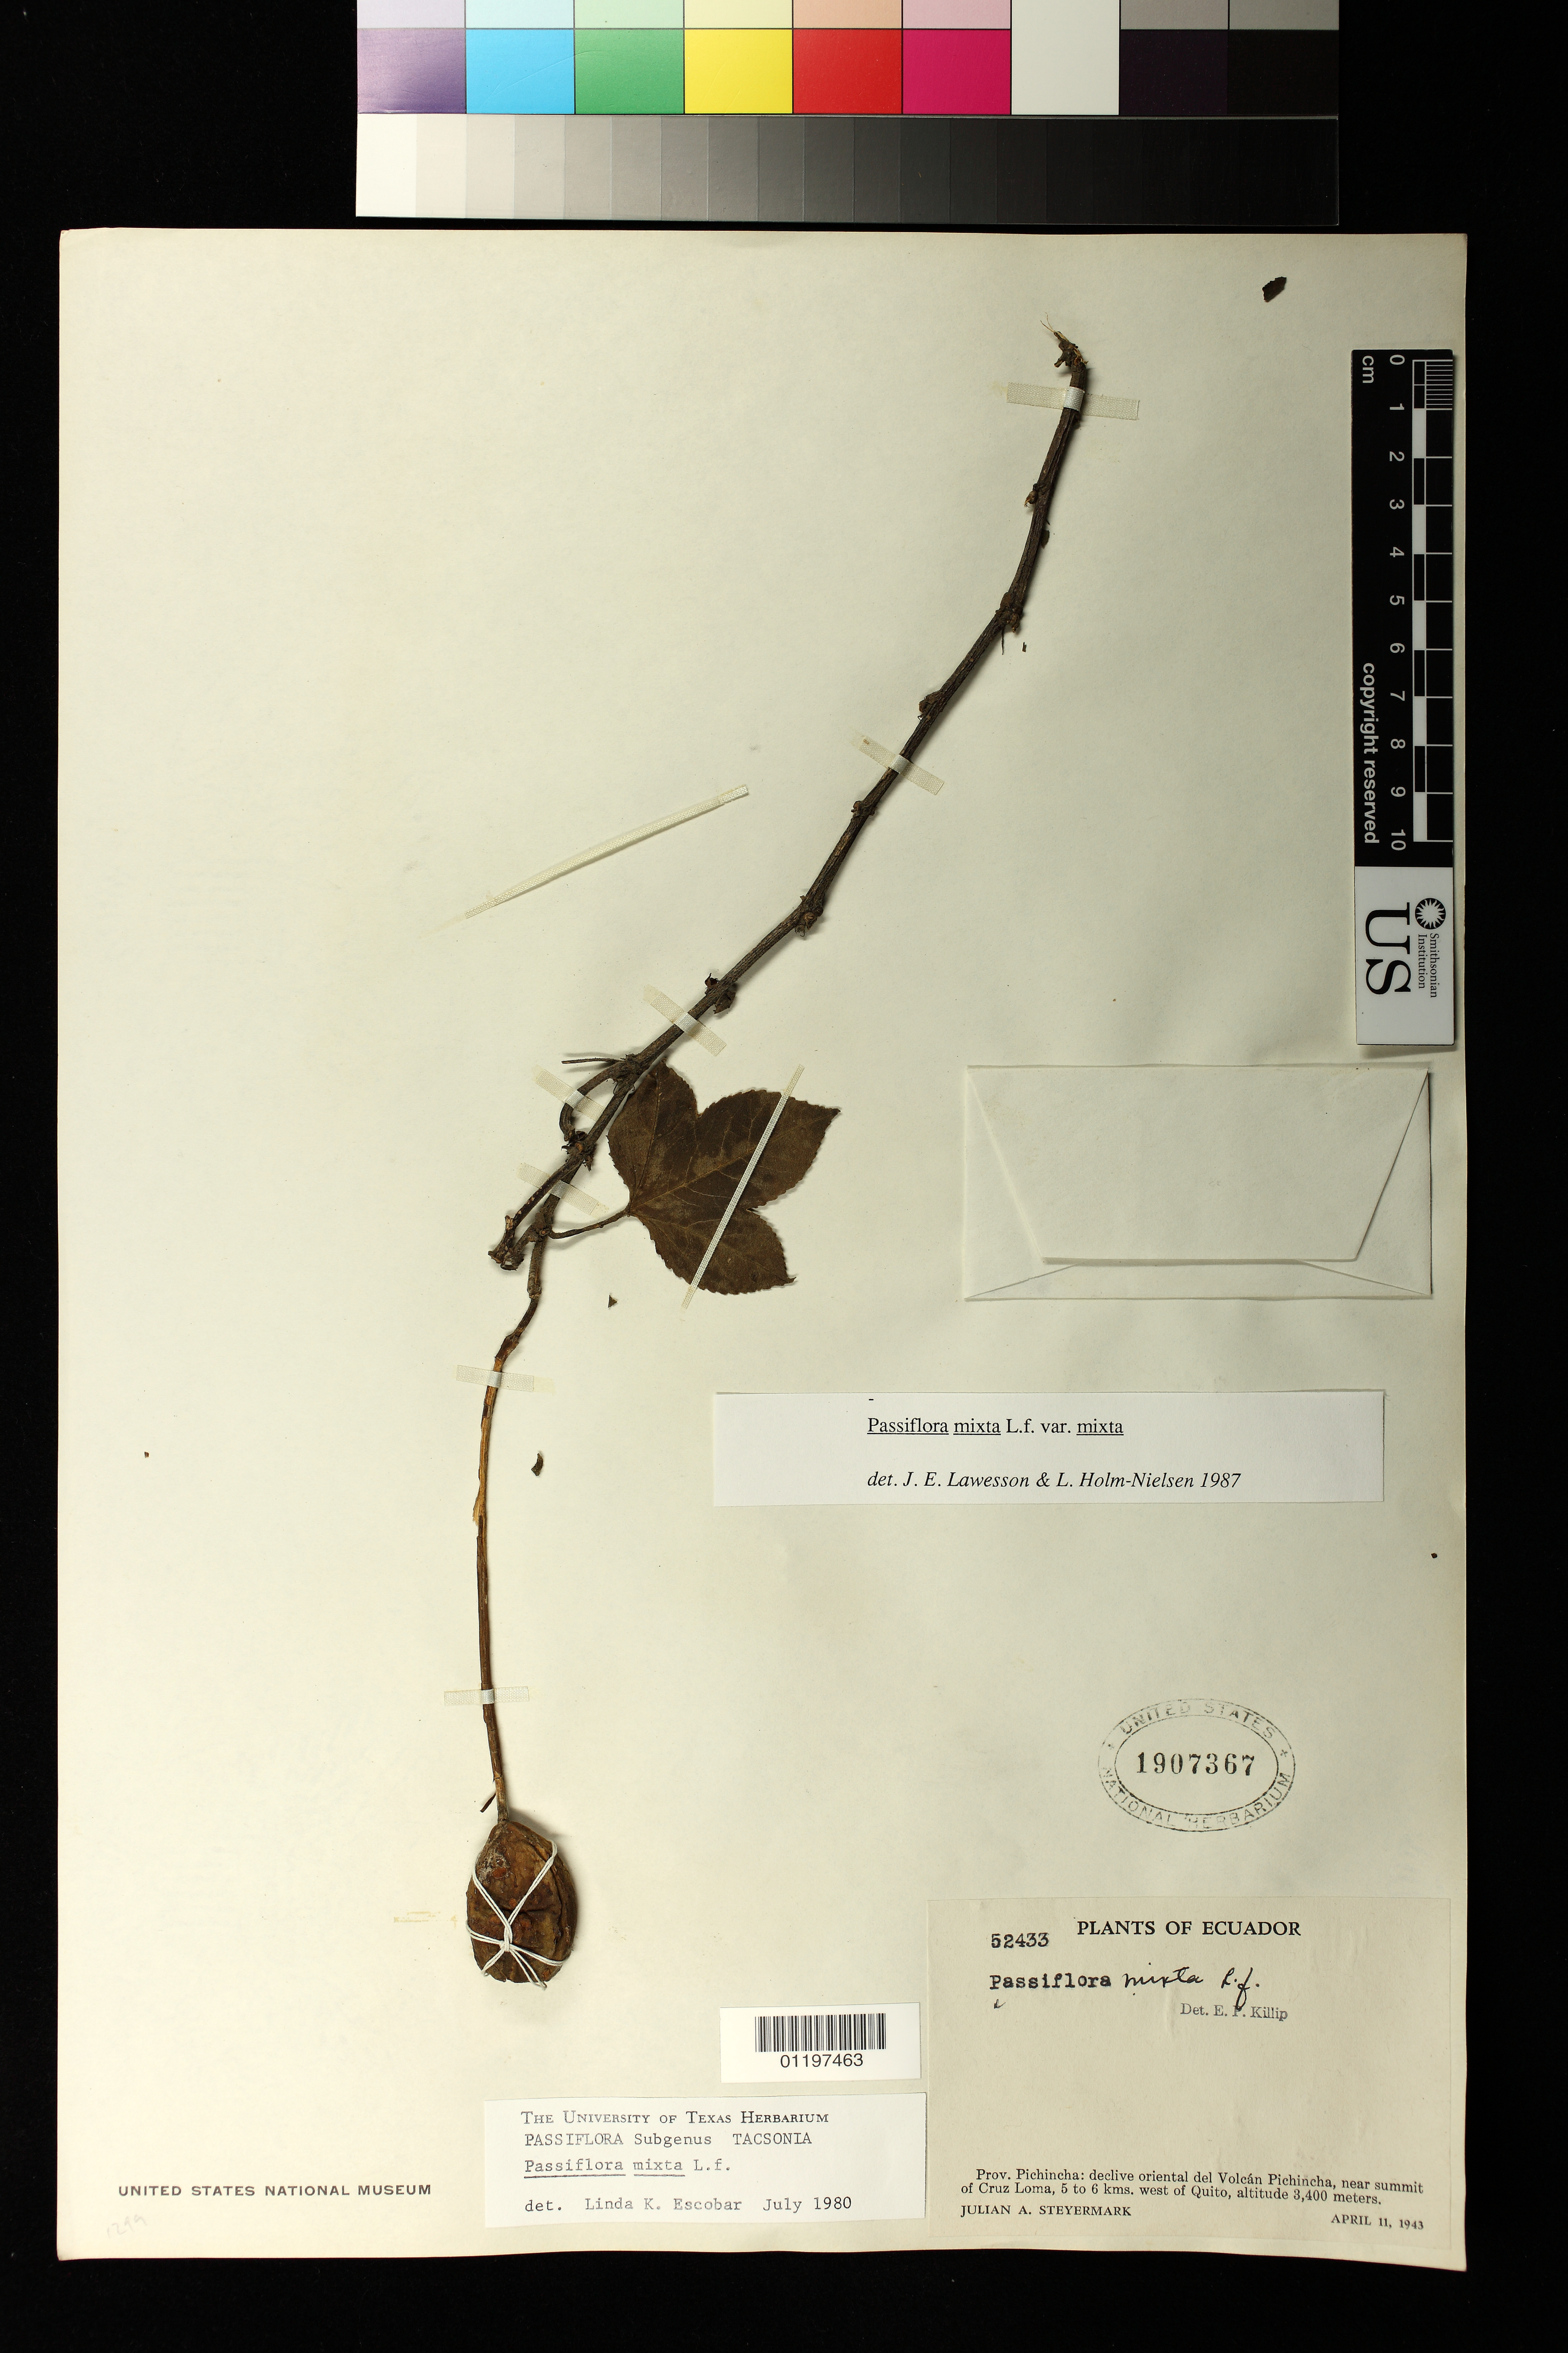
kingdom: Plantae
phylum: Tracheophyta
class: Magnoliopsida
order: Malpighiales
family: Passifloraceae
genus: Passiflora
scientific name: Passiflora mixta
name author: L. f.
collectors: J. Steyermark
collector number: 52433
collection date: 1943-04-11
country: Ecuador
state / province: Pichincha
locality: Declive oriental del Volcán Pichincha, near summit of Cruz Loma, 5 to 6 kms. West of Quito, altitude 3,400 meters.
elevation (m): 3400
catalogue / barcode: US 1907367